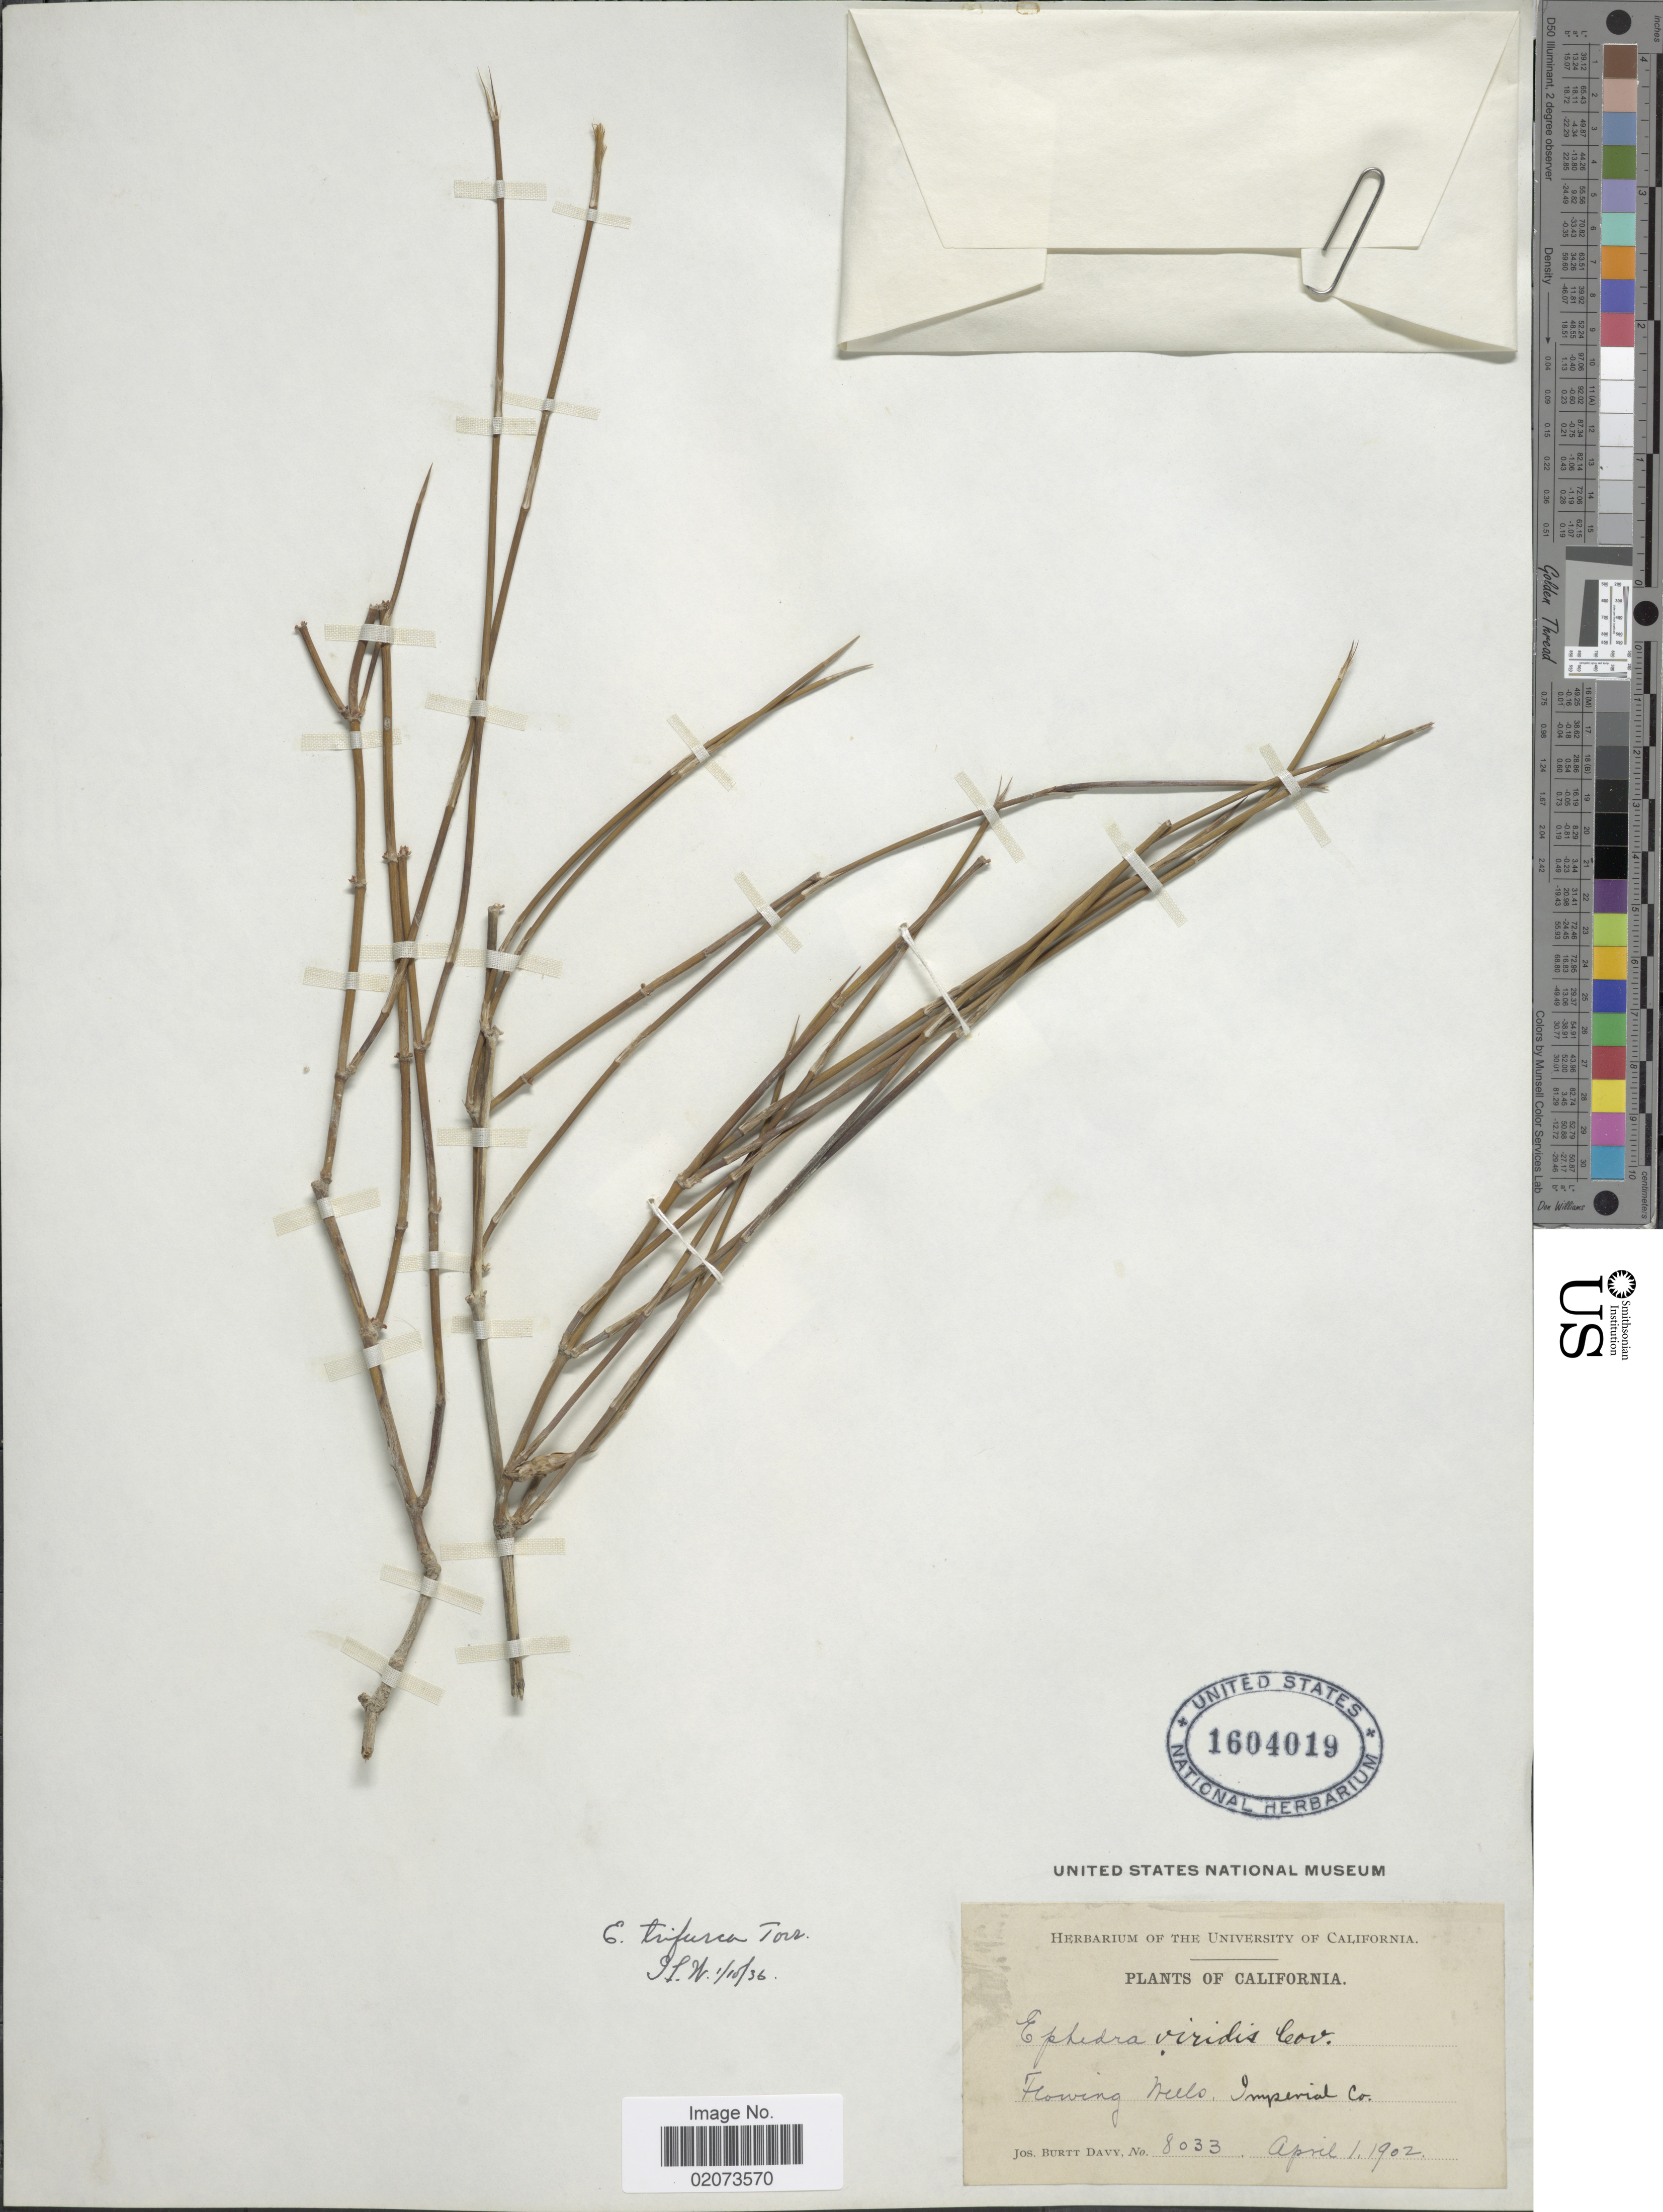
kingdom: Plantae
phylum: Tracheophyta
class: Gnetopsida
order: Ephedrales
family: Ephedraceae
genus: Ephedra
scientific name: Ephedra trifurca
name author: Torr. ex S. Watson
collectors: J. Burtt Davy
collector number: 8033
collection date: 1902-04-01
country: United States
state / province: California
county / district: Imperial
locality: Flowing Hills, Imperial Co.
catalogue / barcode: US 1604019